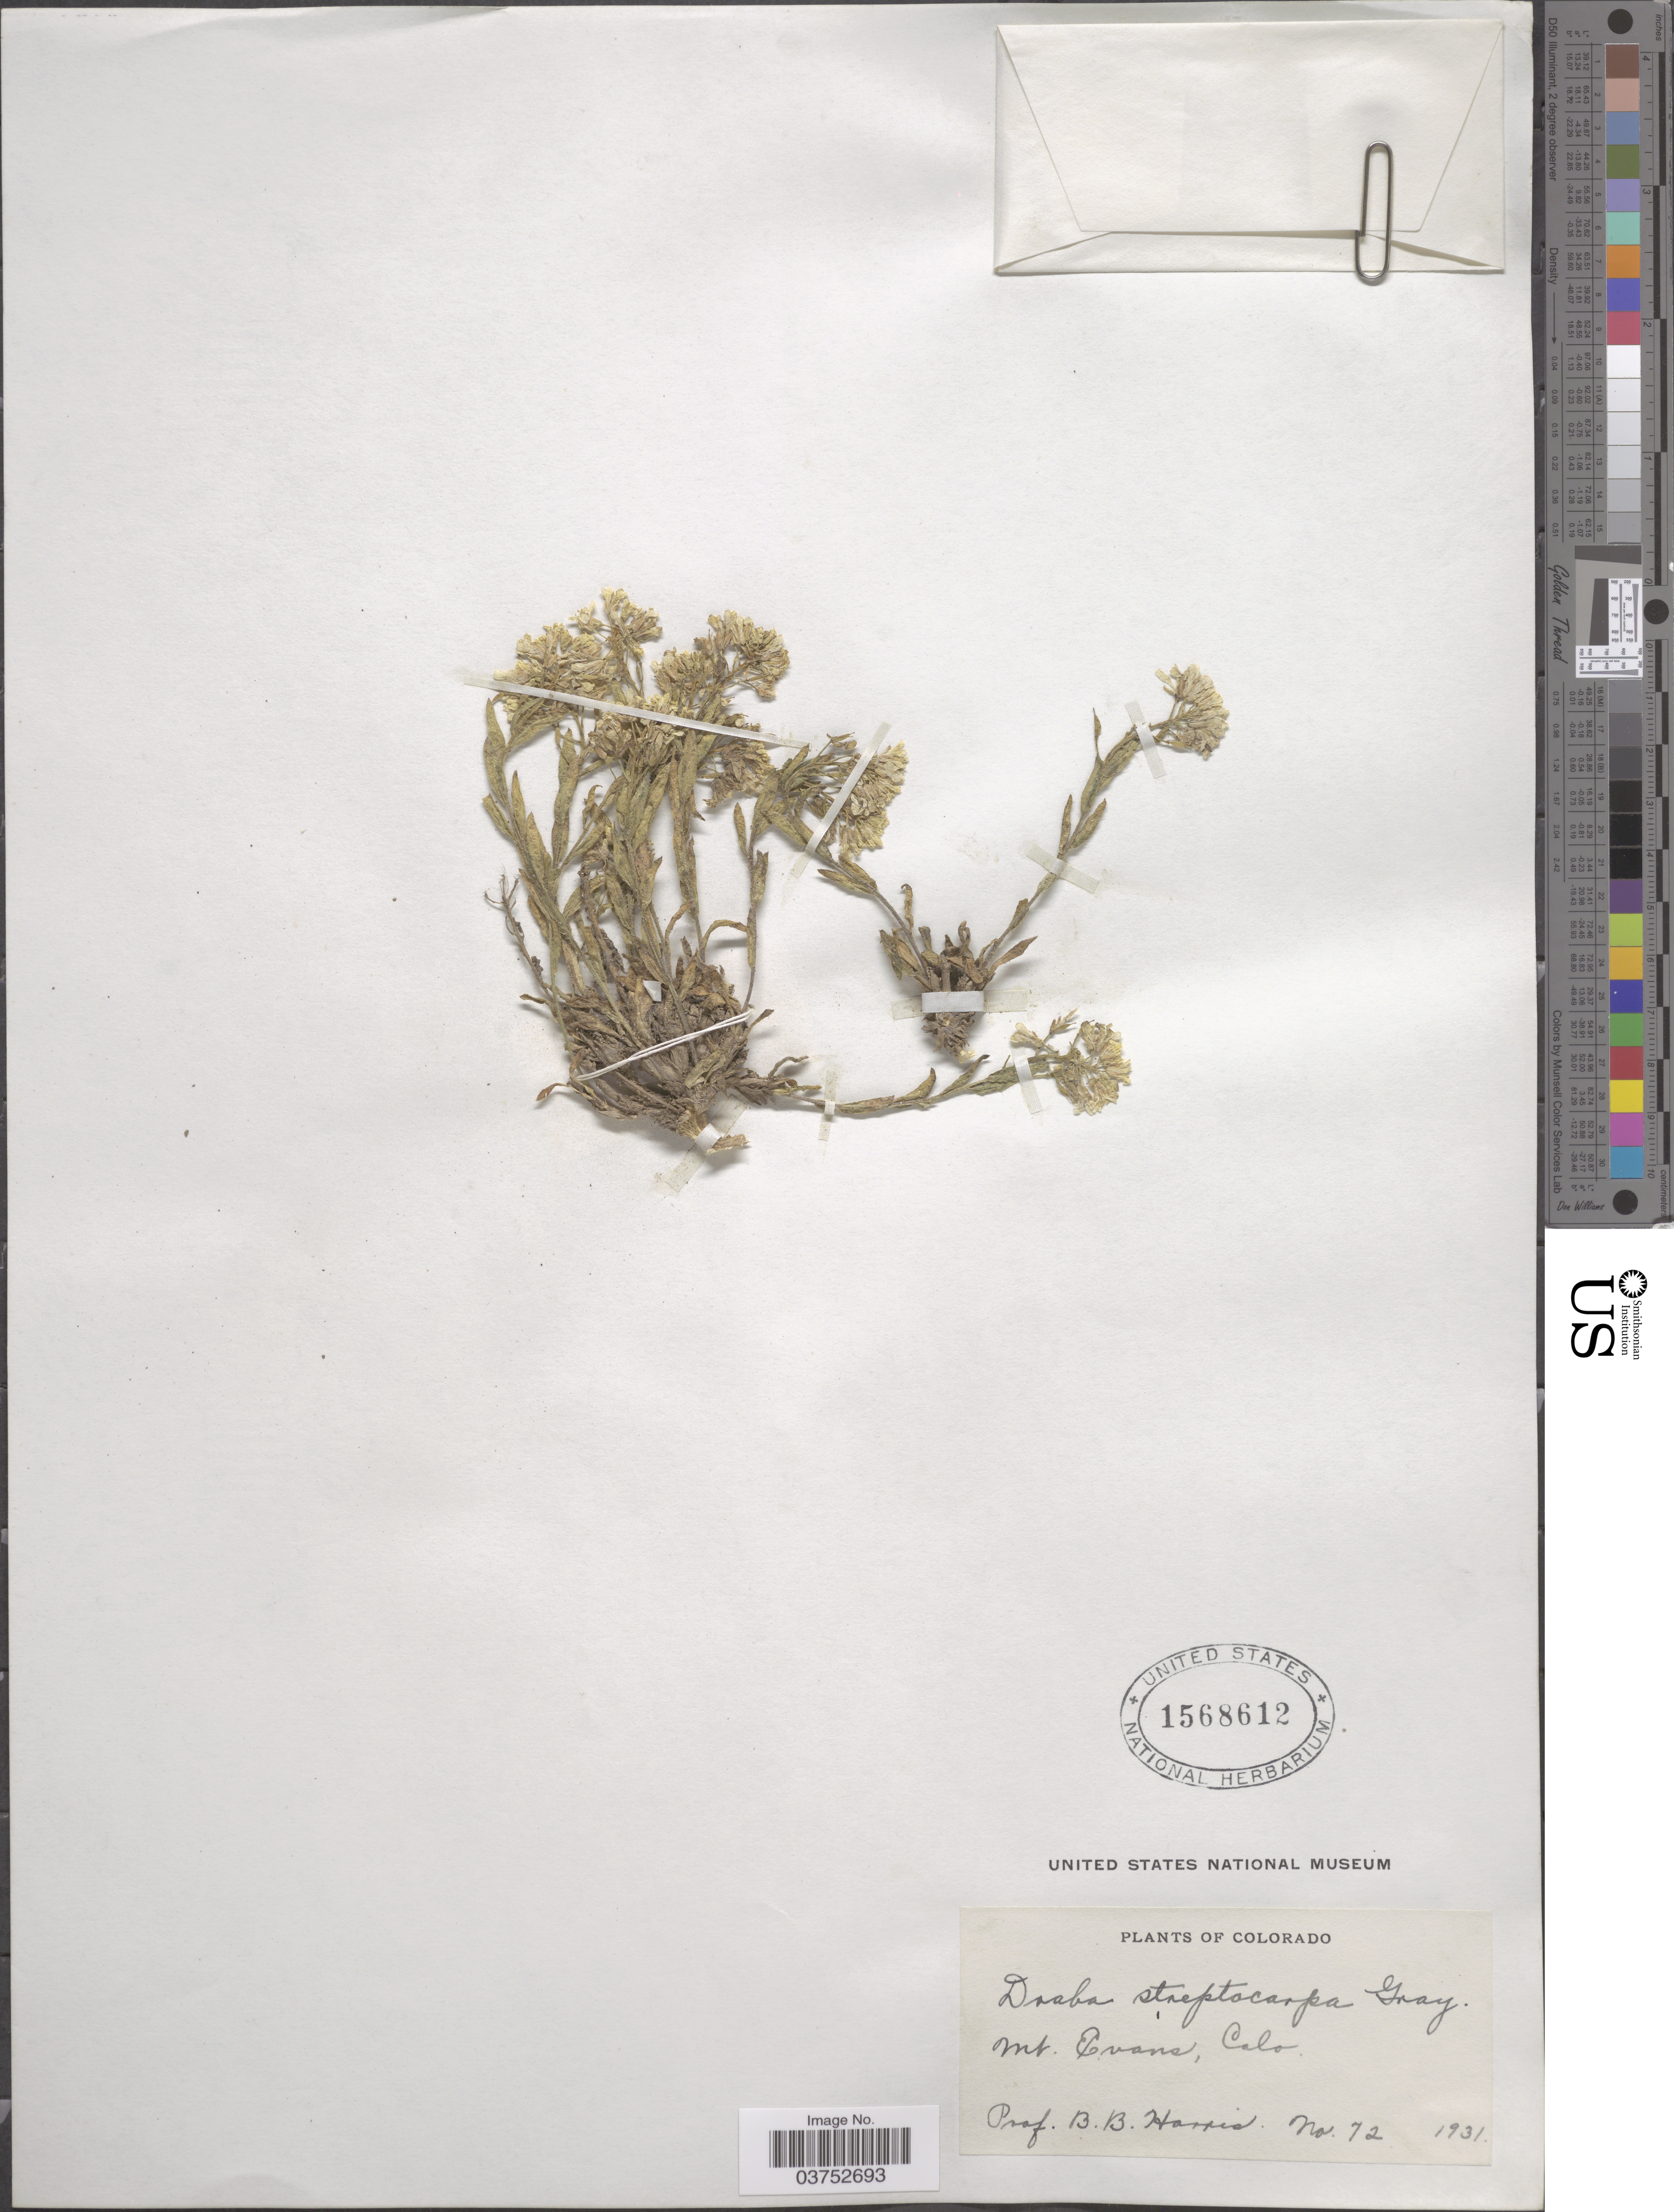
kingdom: Plantae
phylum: Tracheophyta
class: Magnoliopsida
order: Brassicales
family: Brassicaceae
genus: Draba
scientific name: Draba streptocarpa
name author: A. Gray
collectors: B. B. Harris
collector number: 72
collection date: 1931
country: United States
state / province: Colorado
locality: Mt. Evans.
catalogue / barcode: US 1568612